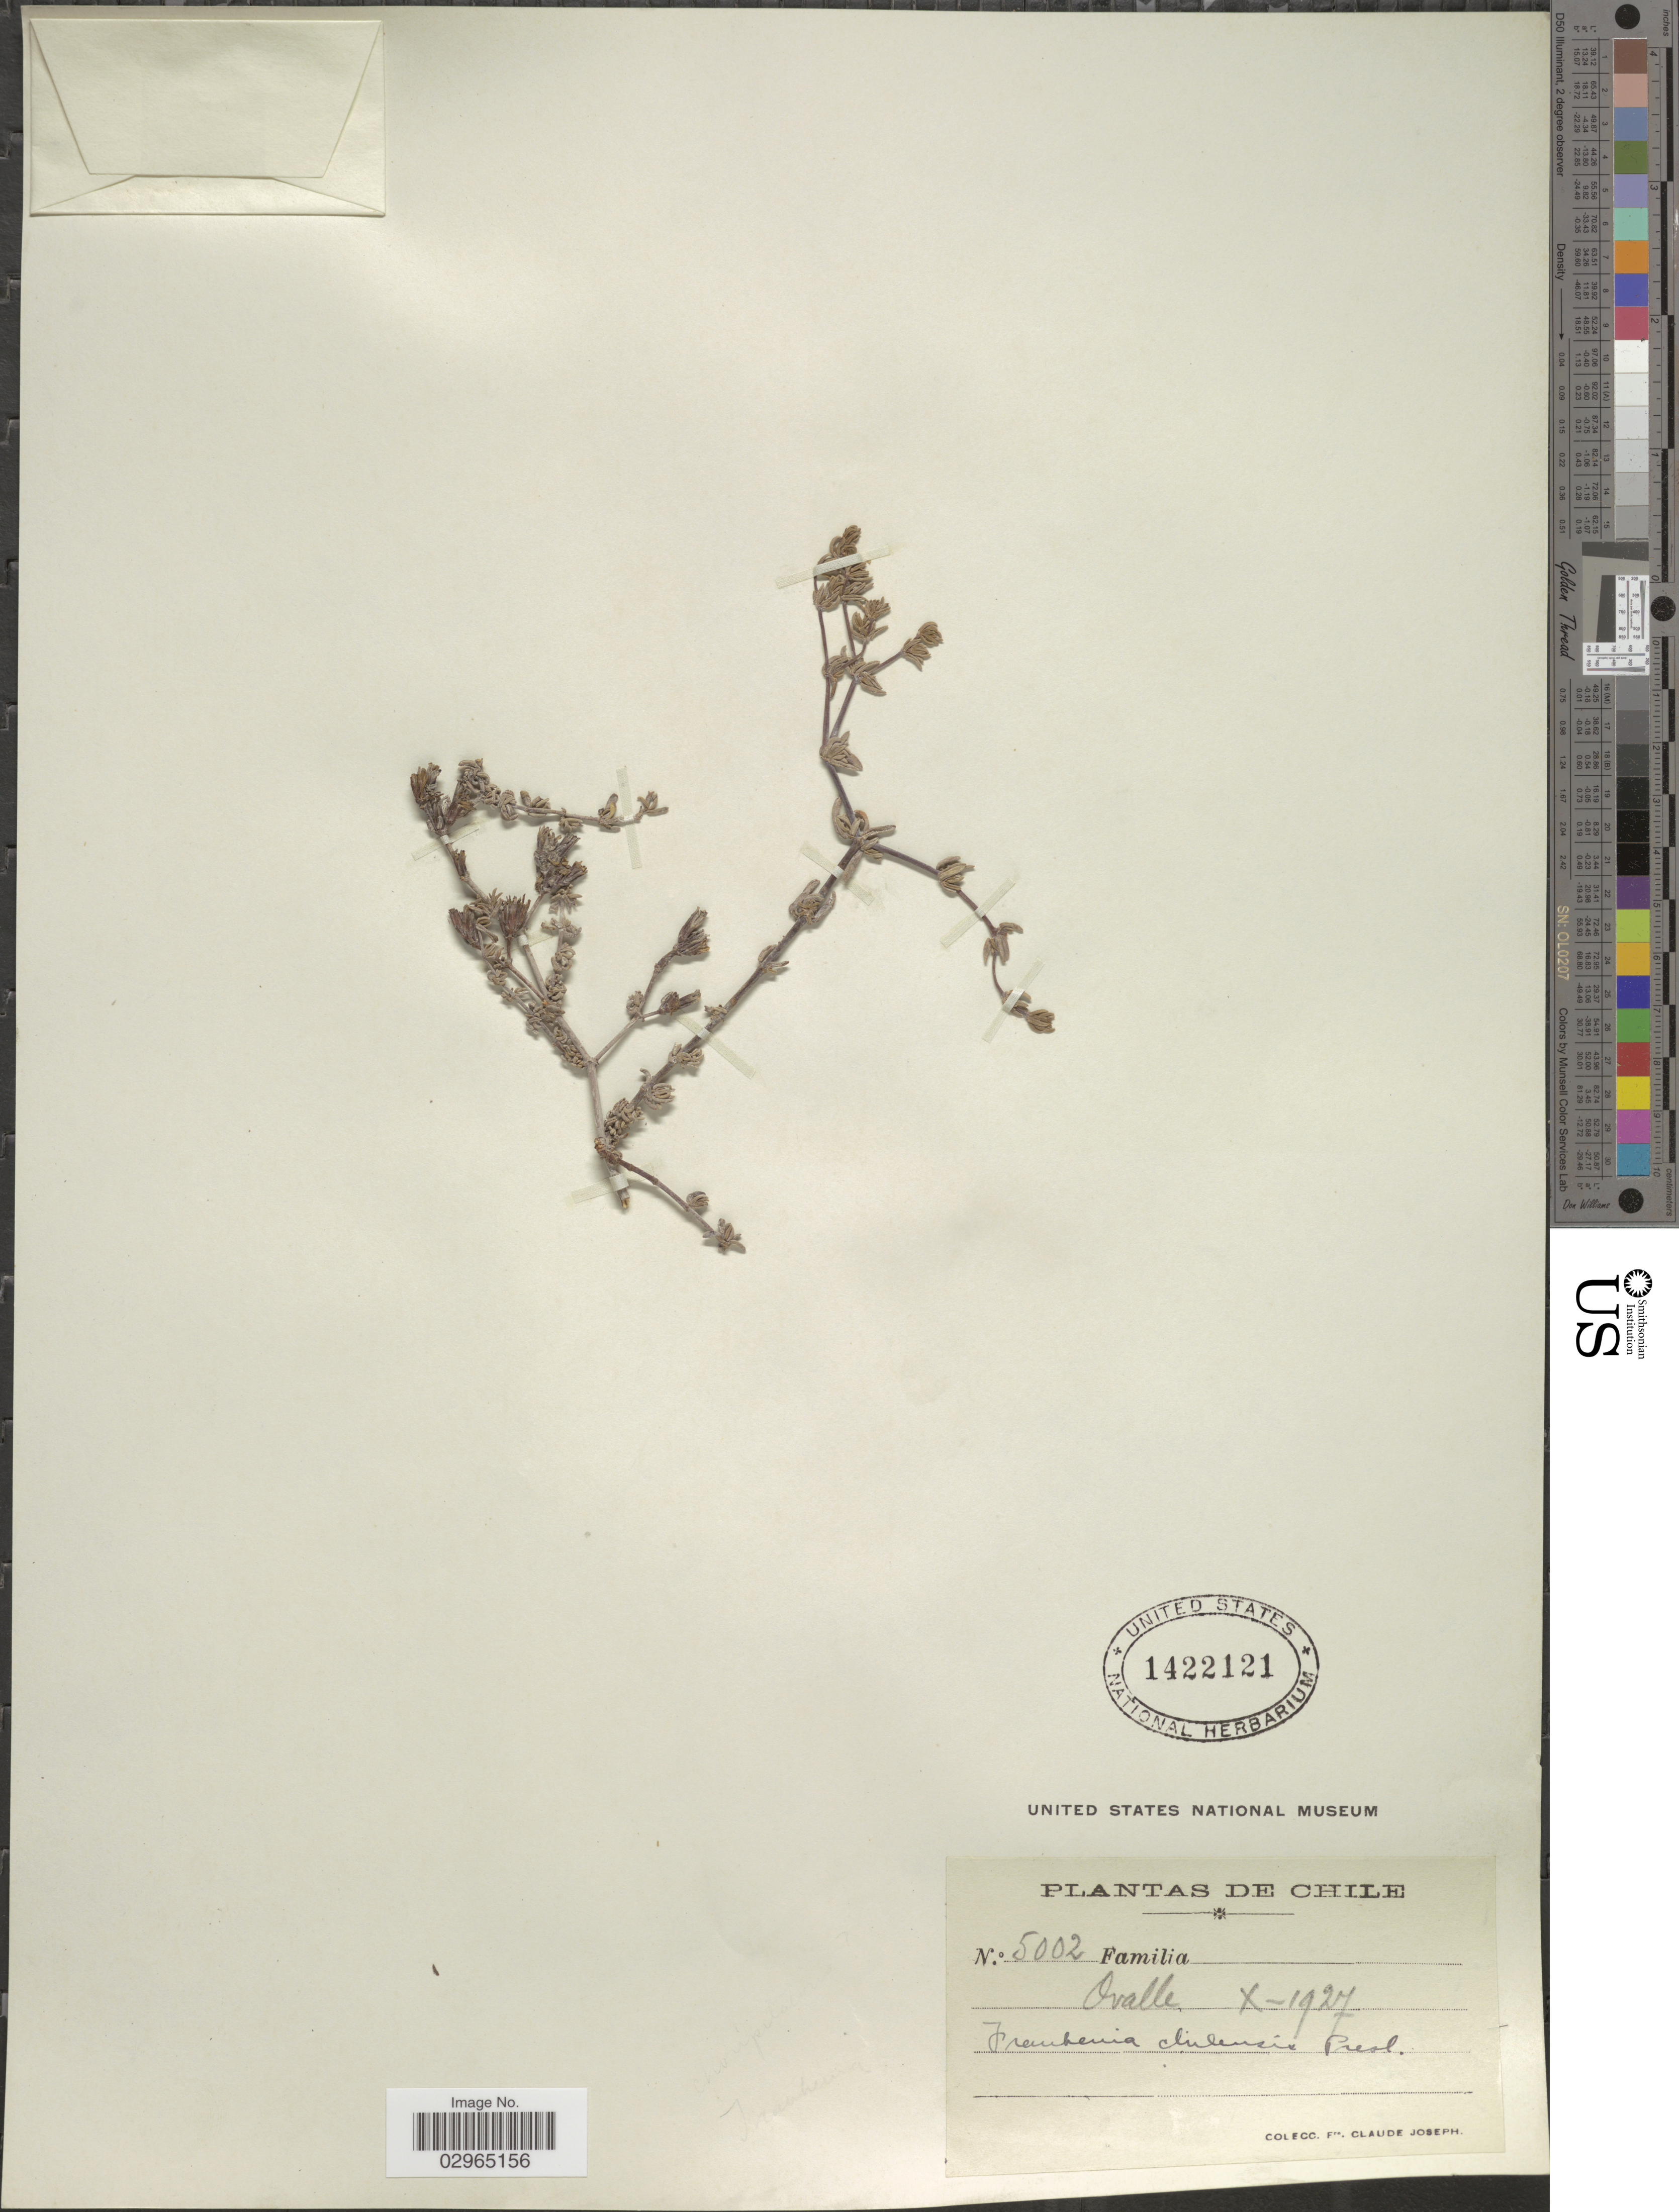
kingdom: Plantae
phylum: Tracheophyta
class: Magnoliopsida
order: Caryophyllales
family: Frankeniaceae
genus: Frankenia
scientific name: Frankenia chilensis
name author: C. Presl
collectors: Bro. Claude-Joseph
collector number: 5002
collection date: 1927-10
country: Chile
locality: Ovalle.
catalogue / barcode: US 1422121